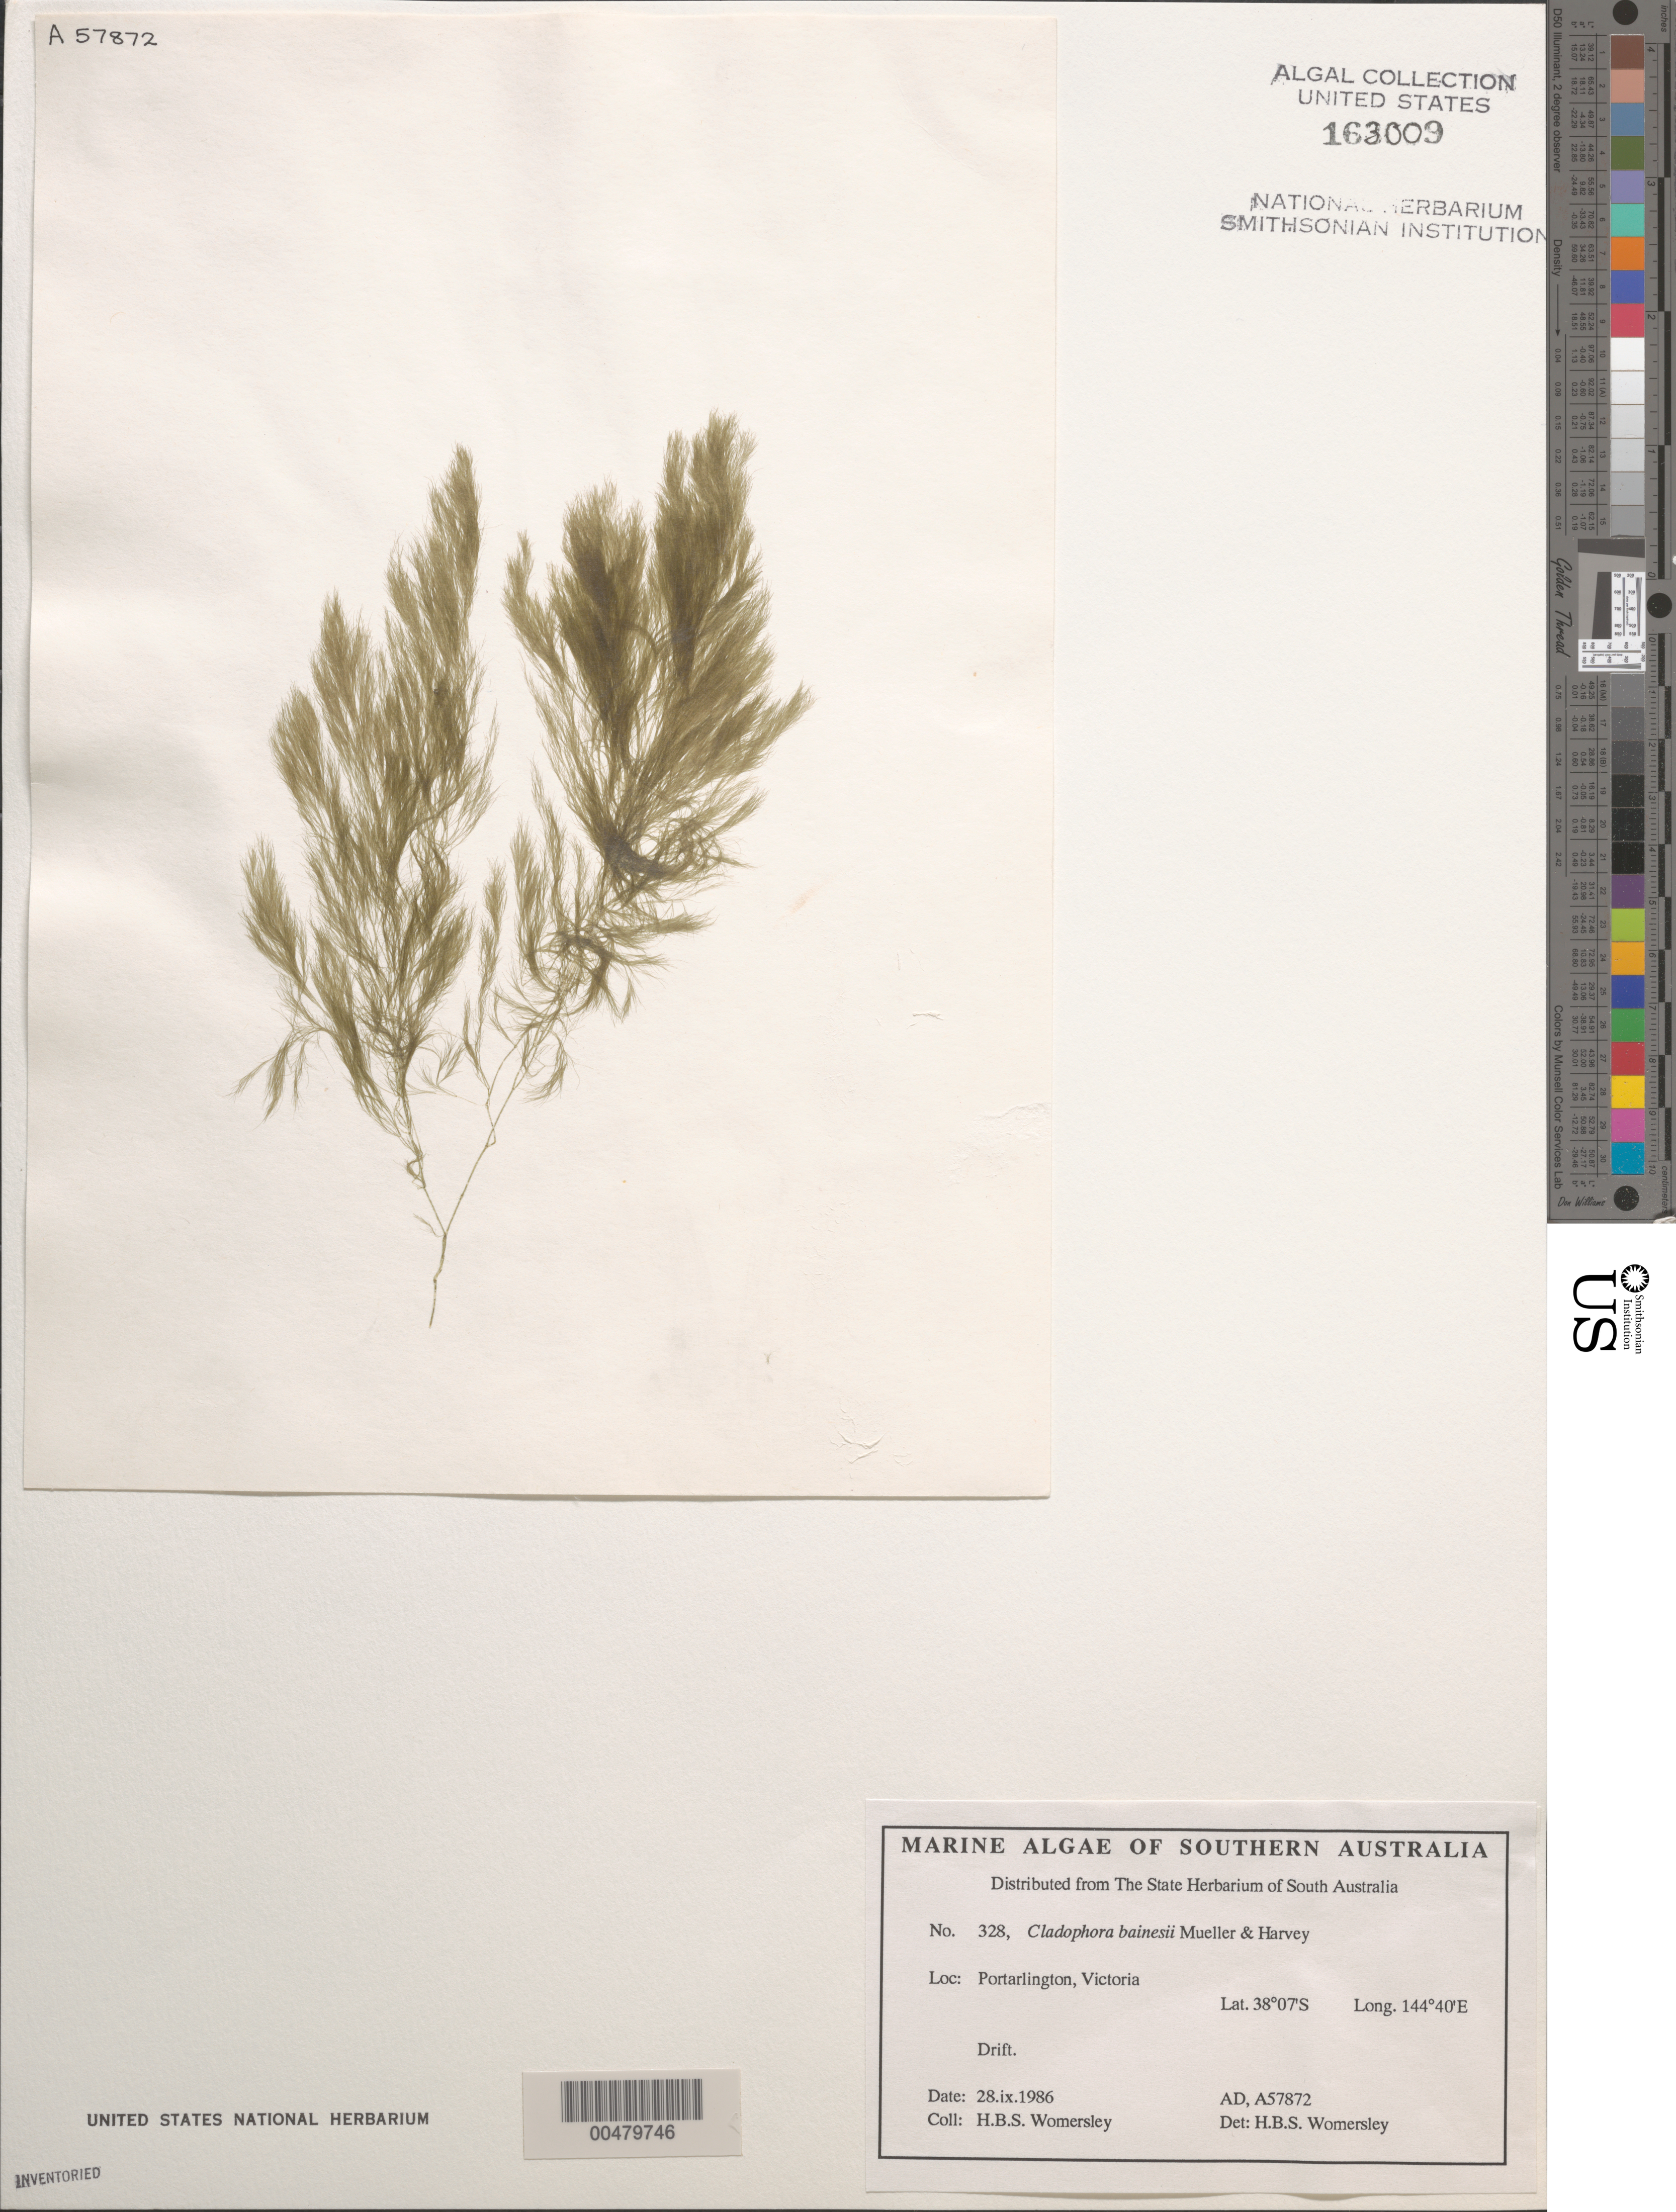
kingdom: Plantae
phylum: Chlorophyta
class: Ulvophyceae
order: Cladophorales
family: Cladophoraceae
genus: Lychaete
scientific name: Lychaete bainesii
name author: (F.Mueller & Harvey ex Harvey) M.J. Wynne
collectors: H. B. S. Womersley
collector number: Ad A57872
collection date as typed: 28 Sep 1986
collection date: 1986-09-28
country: Australia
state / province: Victoria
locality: Port Arlington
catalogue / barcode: US 163009